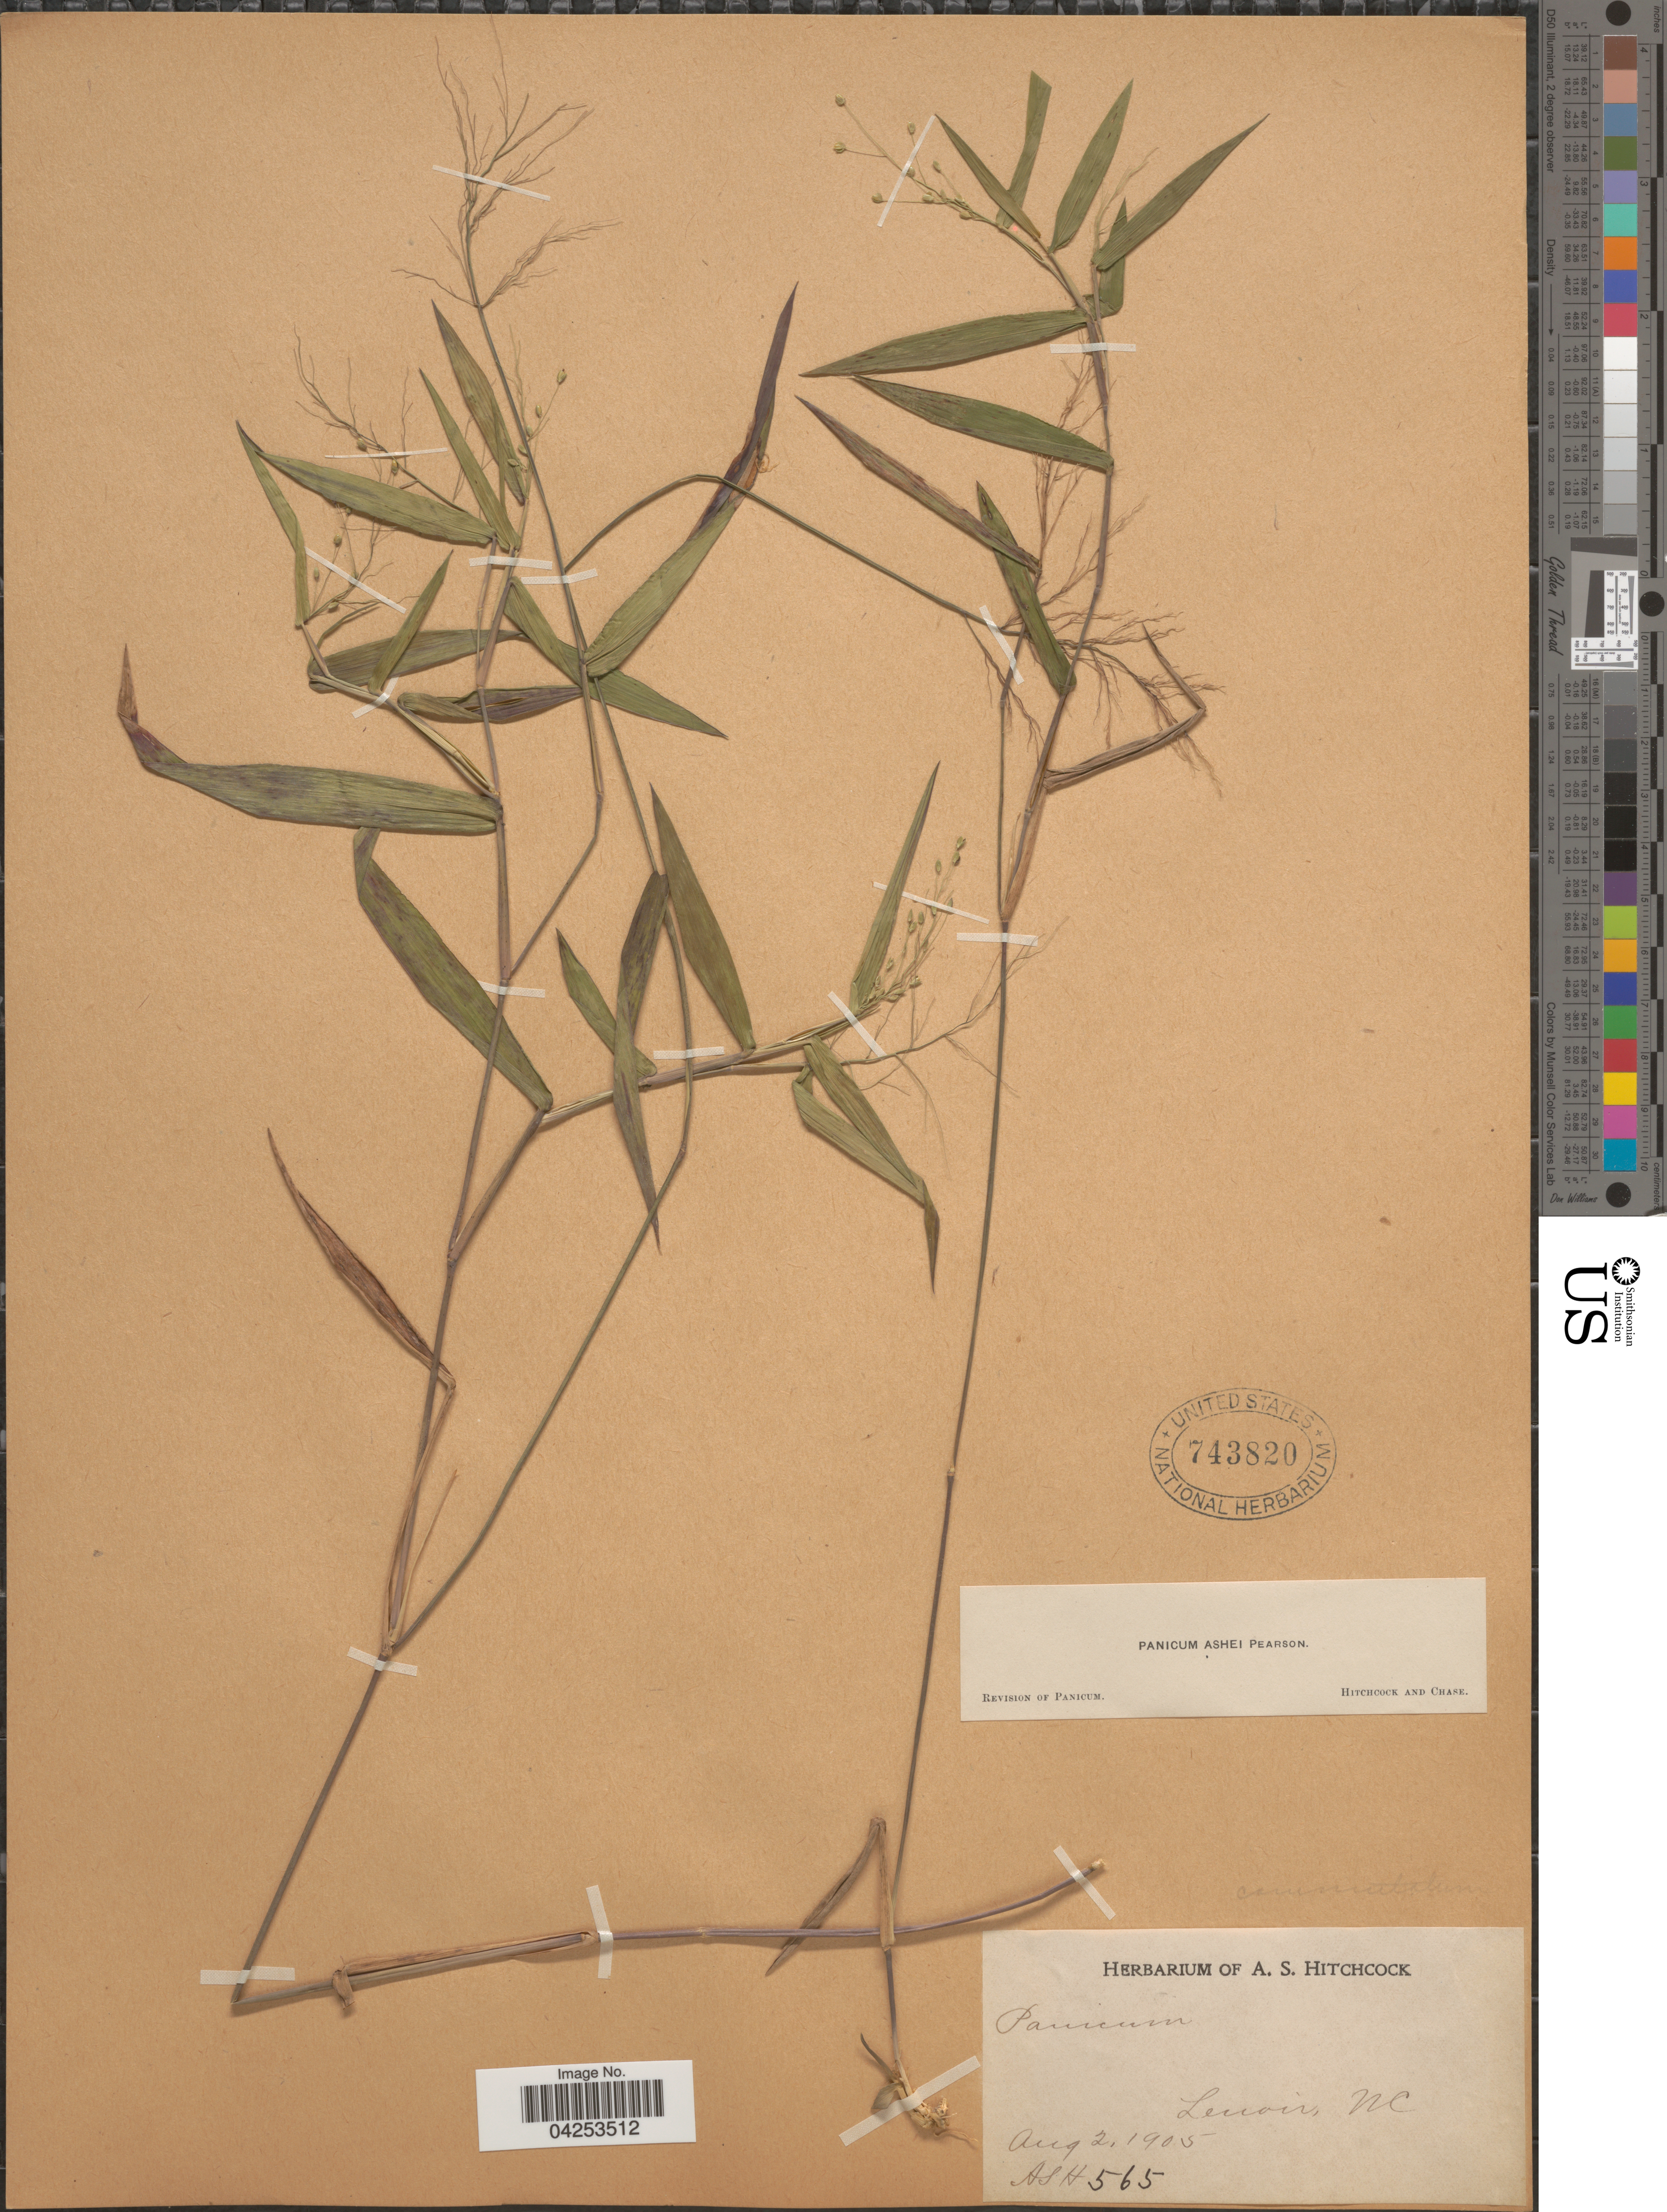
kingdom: Plantae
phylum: Tracheophyta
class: Liliopsida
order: Poales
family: Poaceae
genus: Dichanthelium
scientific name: Dichanthelium commutatum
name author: (Schult.) Gould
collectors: A. S. Hitchcock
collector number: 565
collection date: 1905-08-02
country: United States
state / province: North Carolina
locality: Lenoir.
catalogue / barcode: US 743820